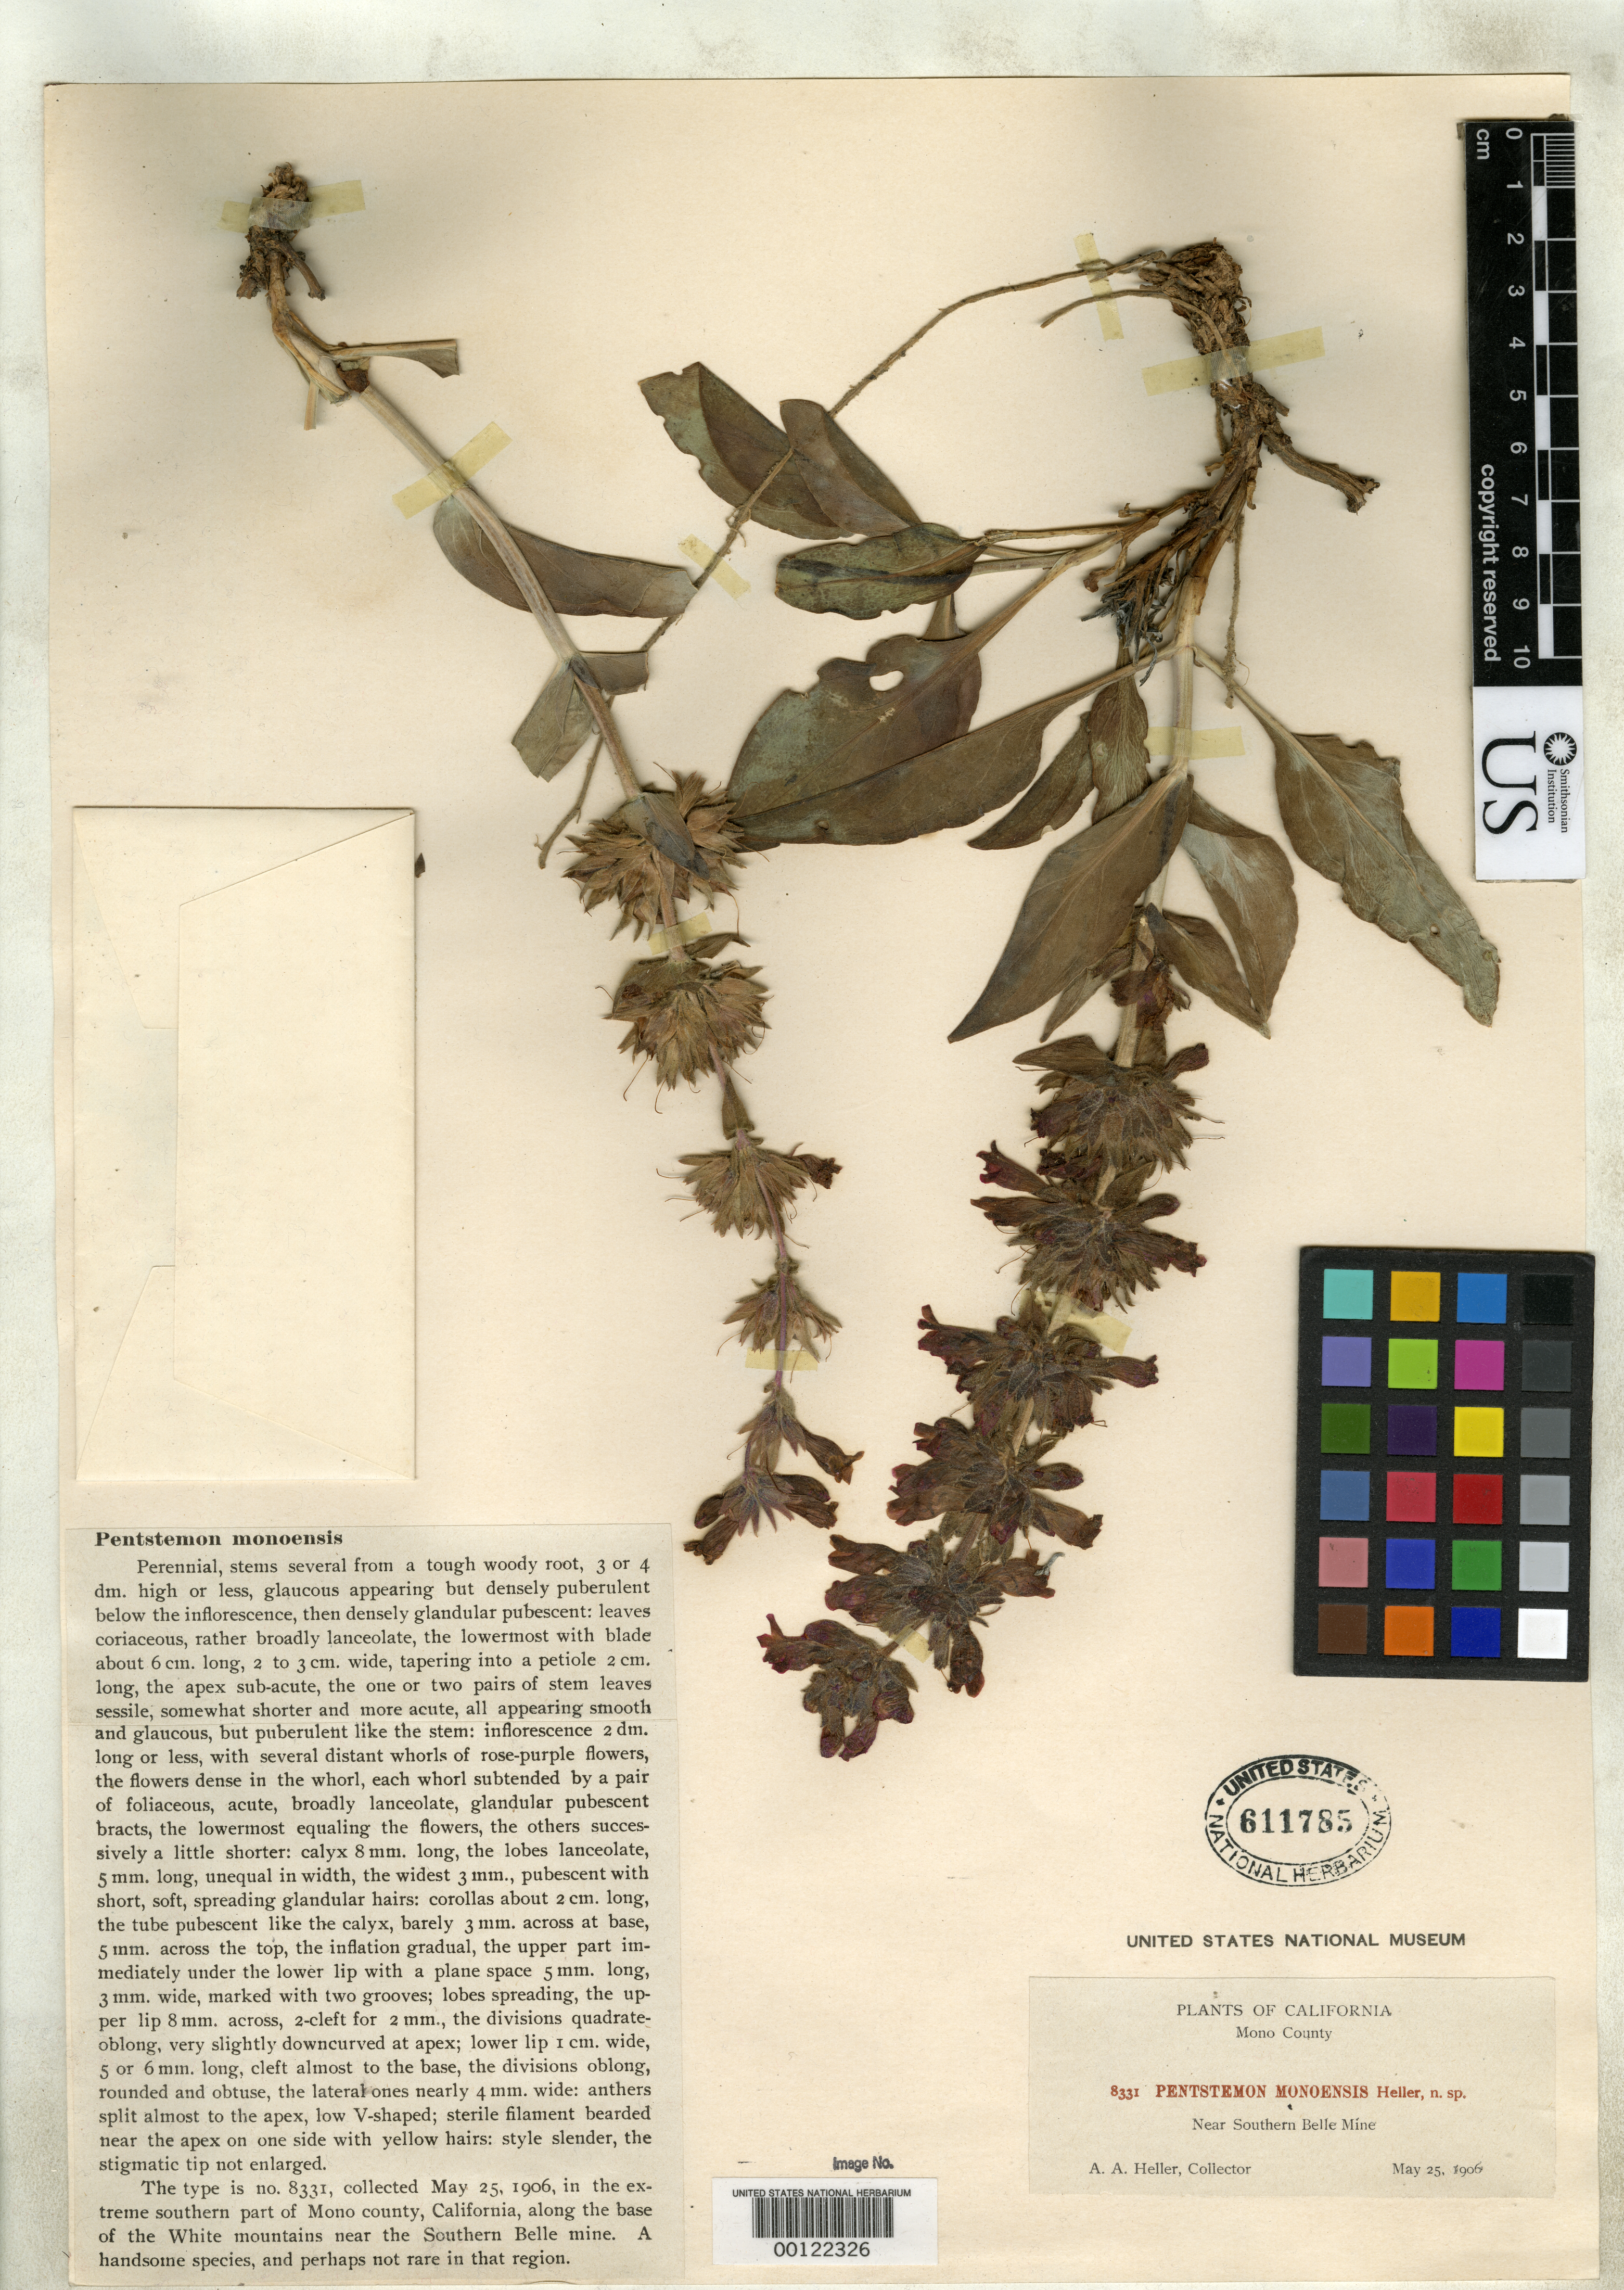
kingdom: Plantae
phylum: Tracheophyta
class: Magnoliopsida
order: Lamiales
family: Plantaginaceae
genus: Penstemon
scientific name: Penstemon monoensis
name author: A. Heller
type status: Isotype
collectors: A. A. Heller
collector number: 8331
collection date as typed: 25 May 1906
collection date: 1906-05-25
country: United States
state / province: California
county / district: Mono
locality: White Mountains.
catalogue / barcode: US 611785